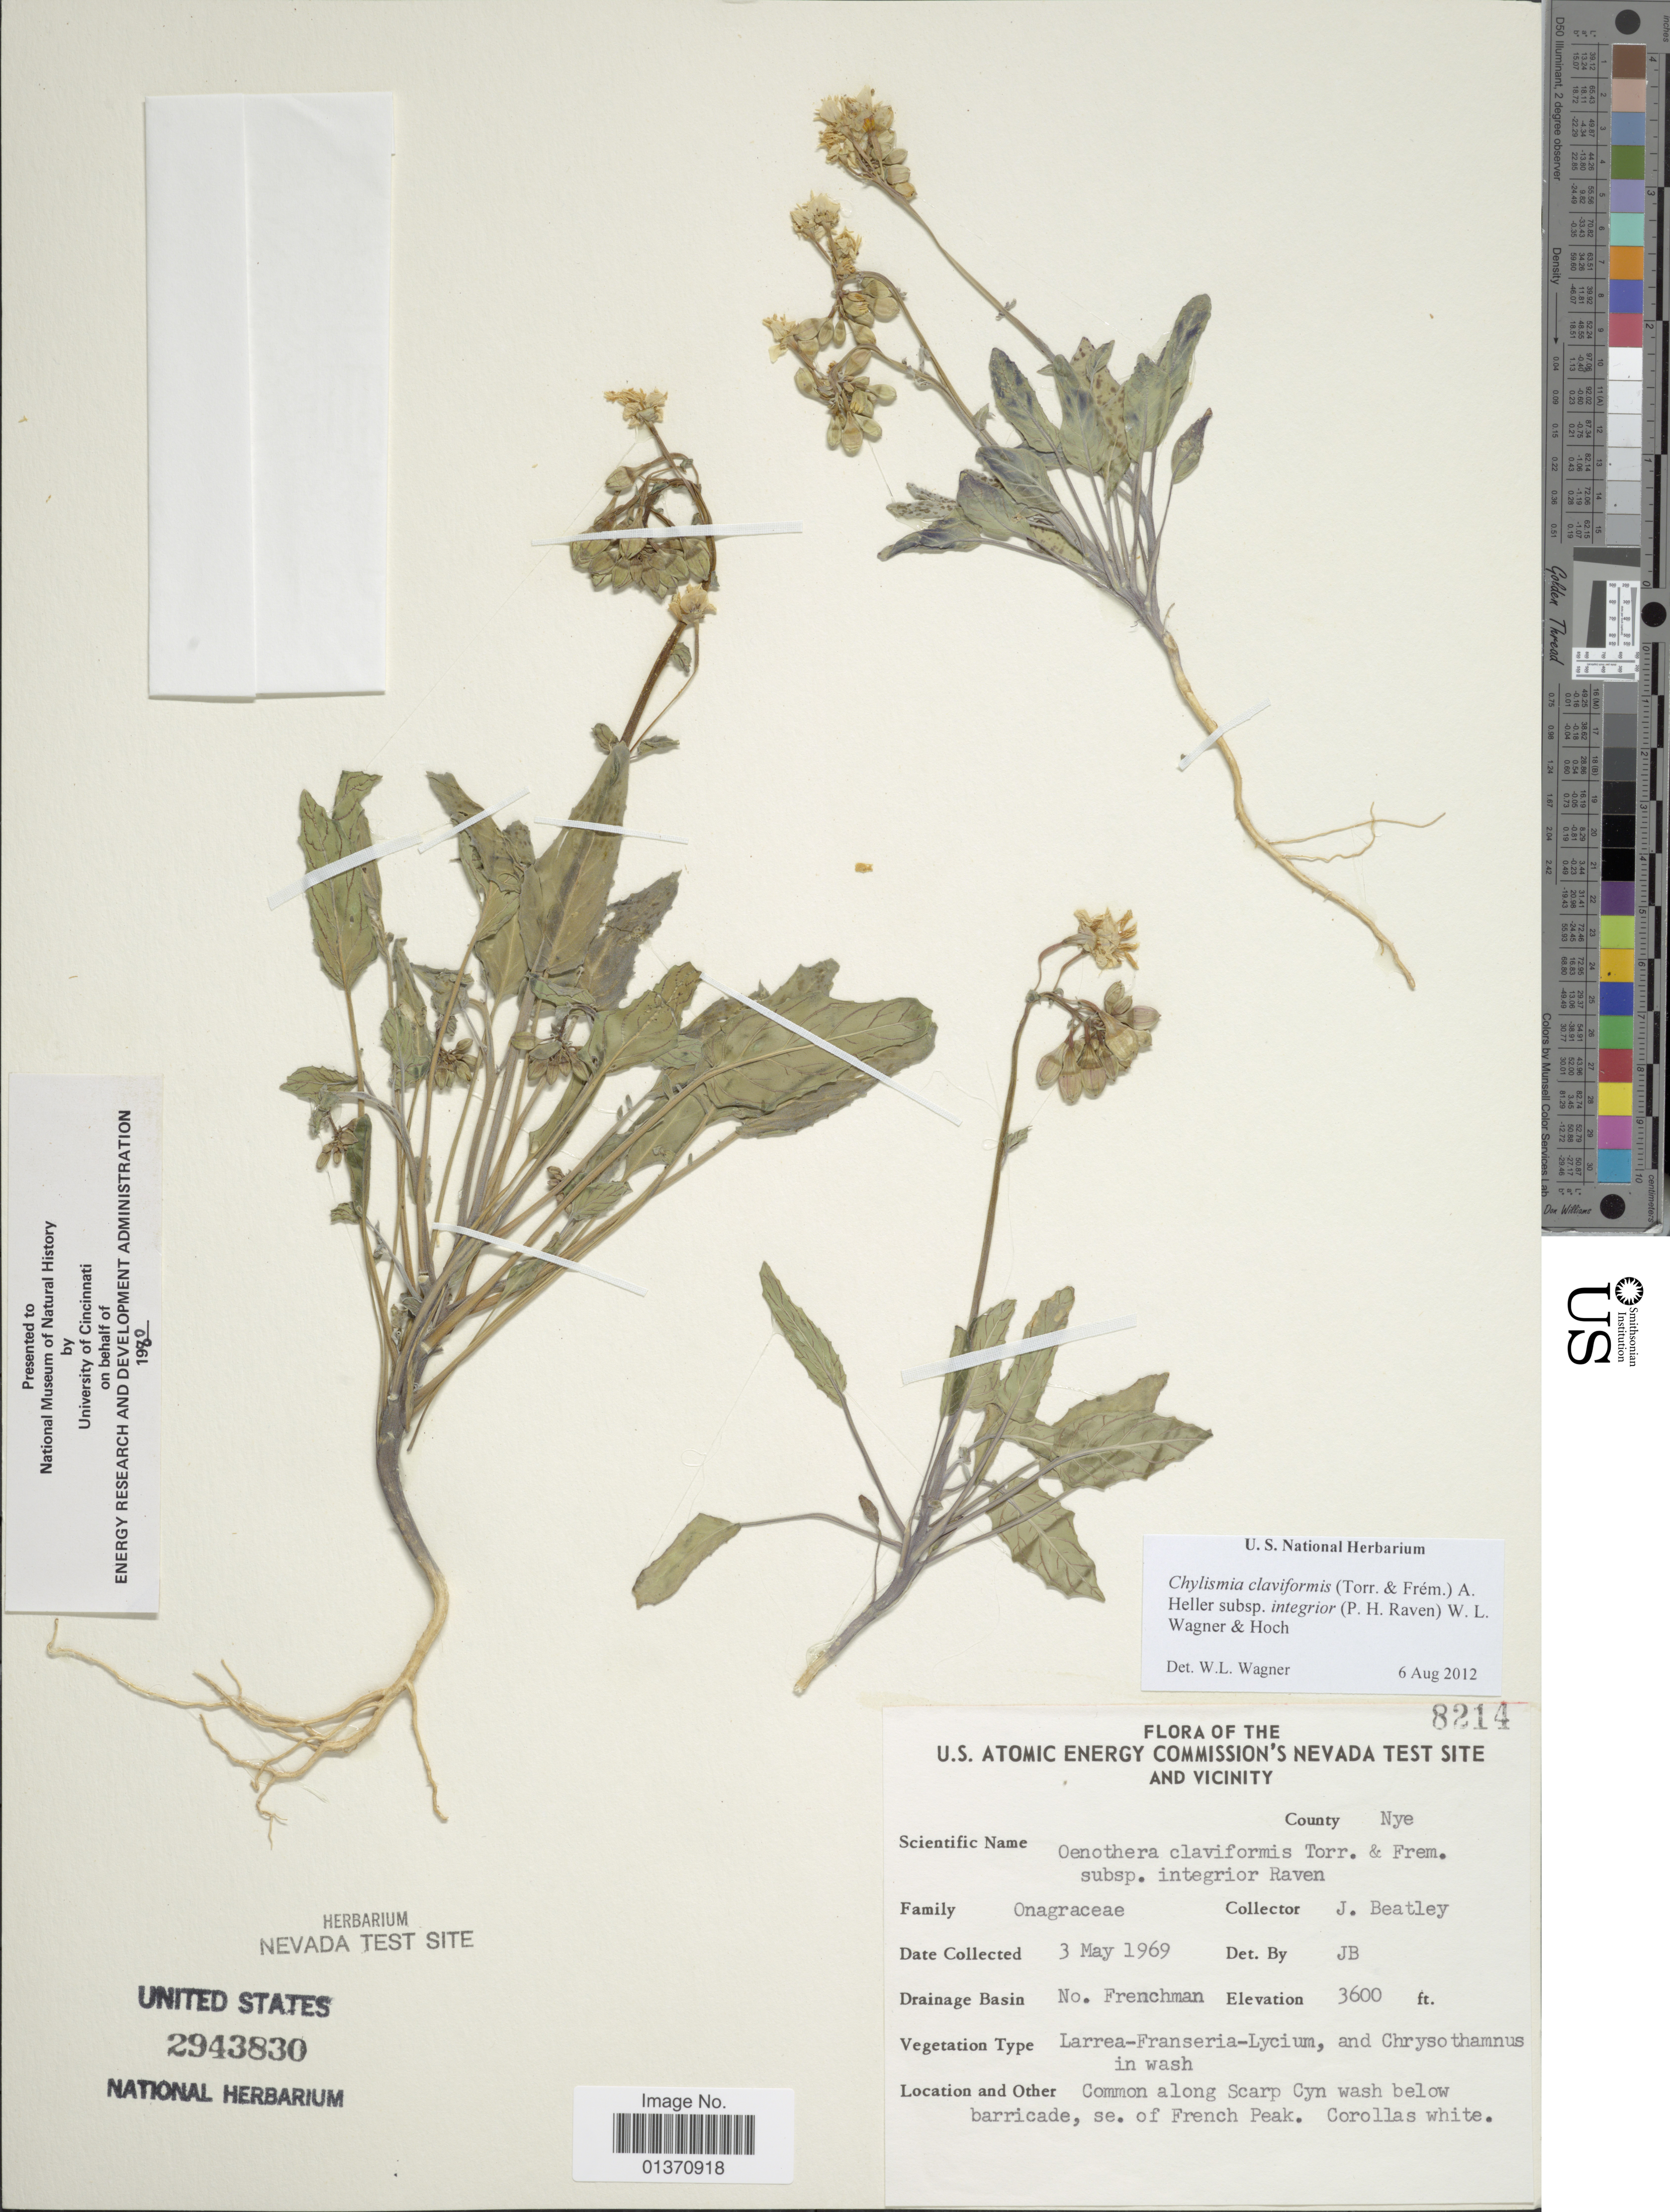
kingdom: Plantae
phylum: Tracheophyta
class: Magnoliopsida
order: Myrtales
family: Onagraceae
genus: Chylismia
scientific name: Chylismia claviformis subsp. integrior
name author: (P.H. Raven) W.L. Wagner & Hoch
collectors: J. C. Beatley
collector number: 8214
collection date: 1969-05-03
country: United States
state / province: Nevada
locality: U. S. Atomic Energy Commission's Nevada Test Site and Vicinity, No. Frenchman, common along Scarp Cyn wash below barricade, se. of French Peak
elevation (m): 1097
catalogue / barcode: US 2943830